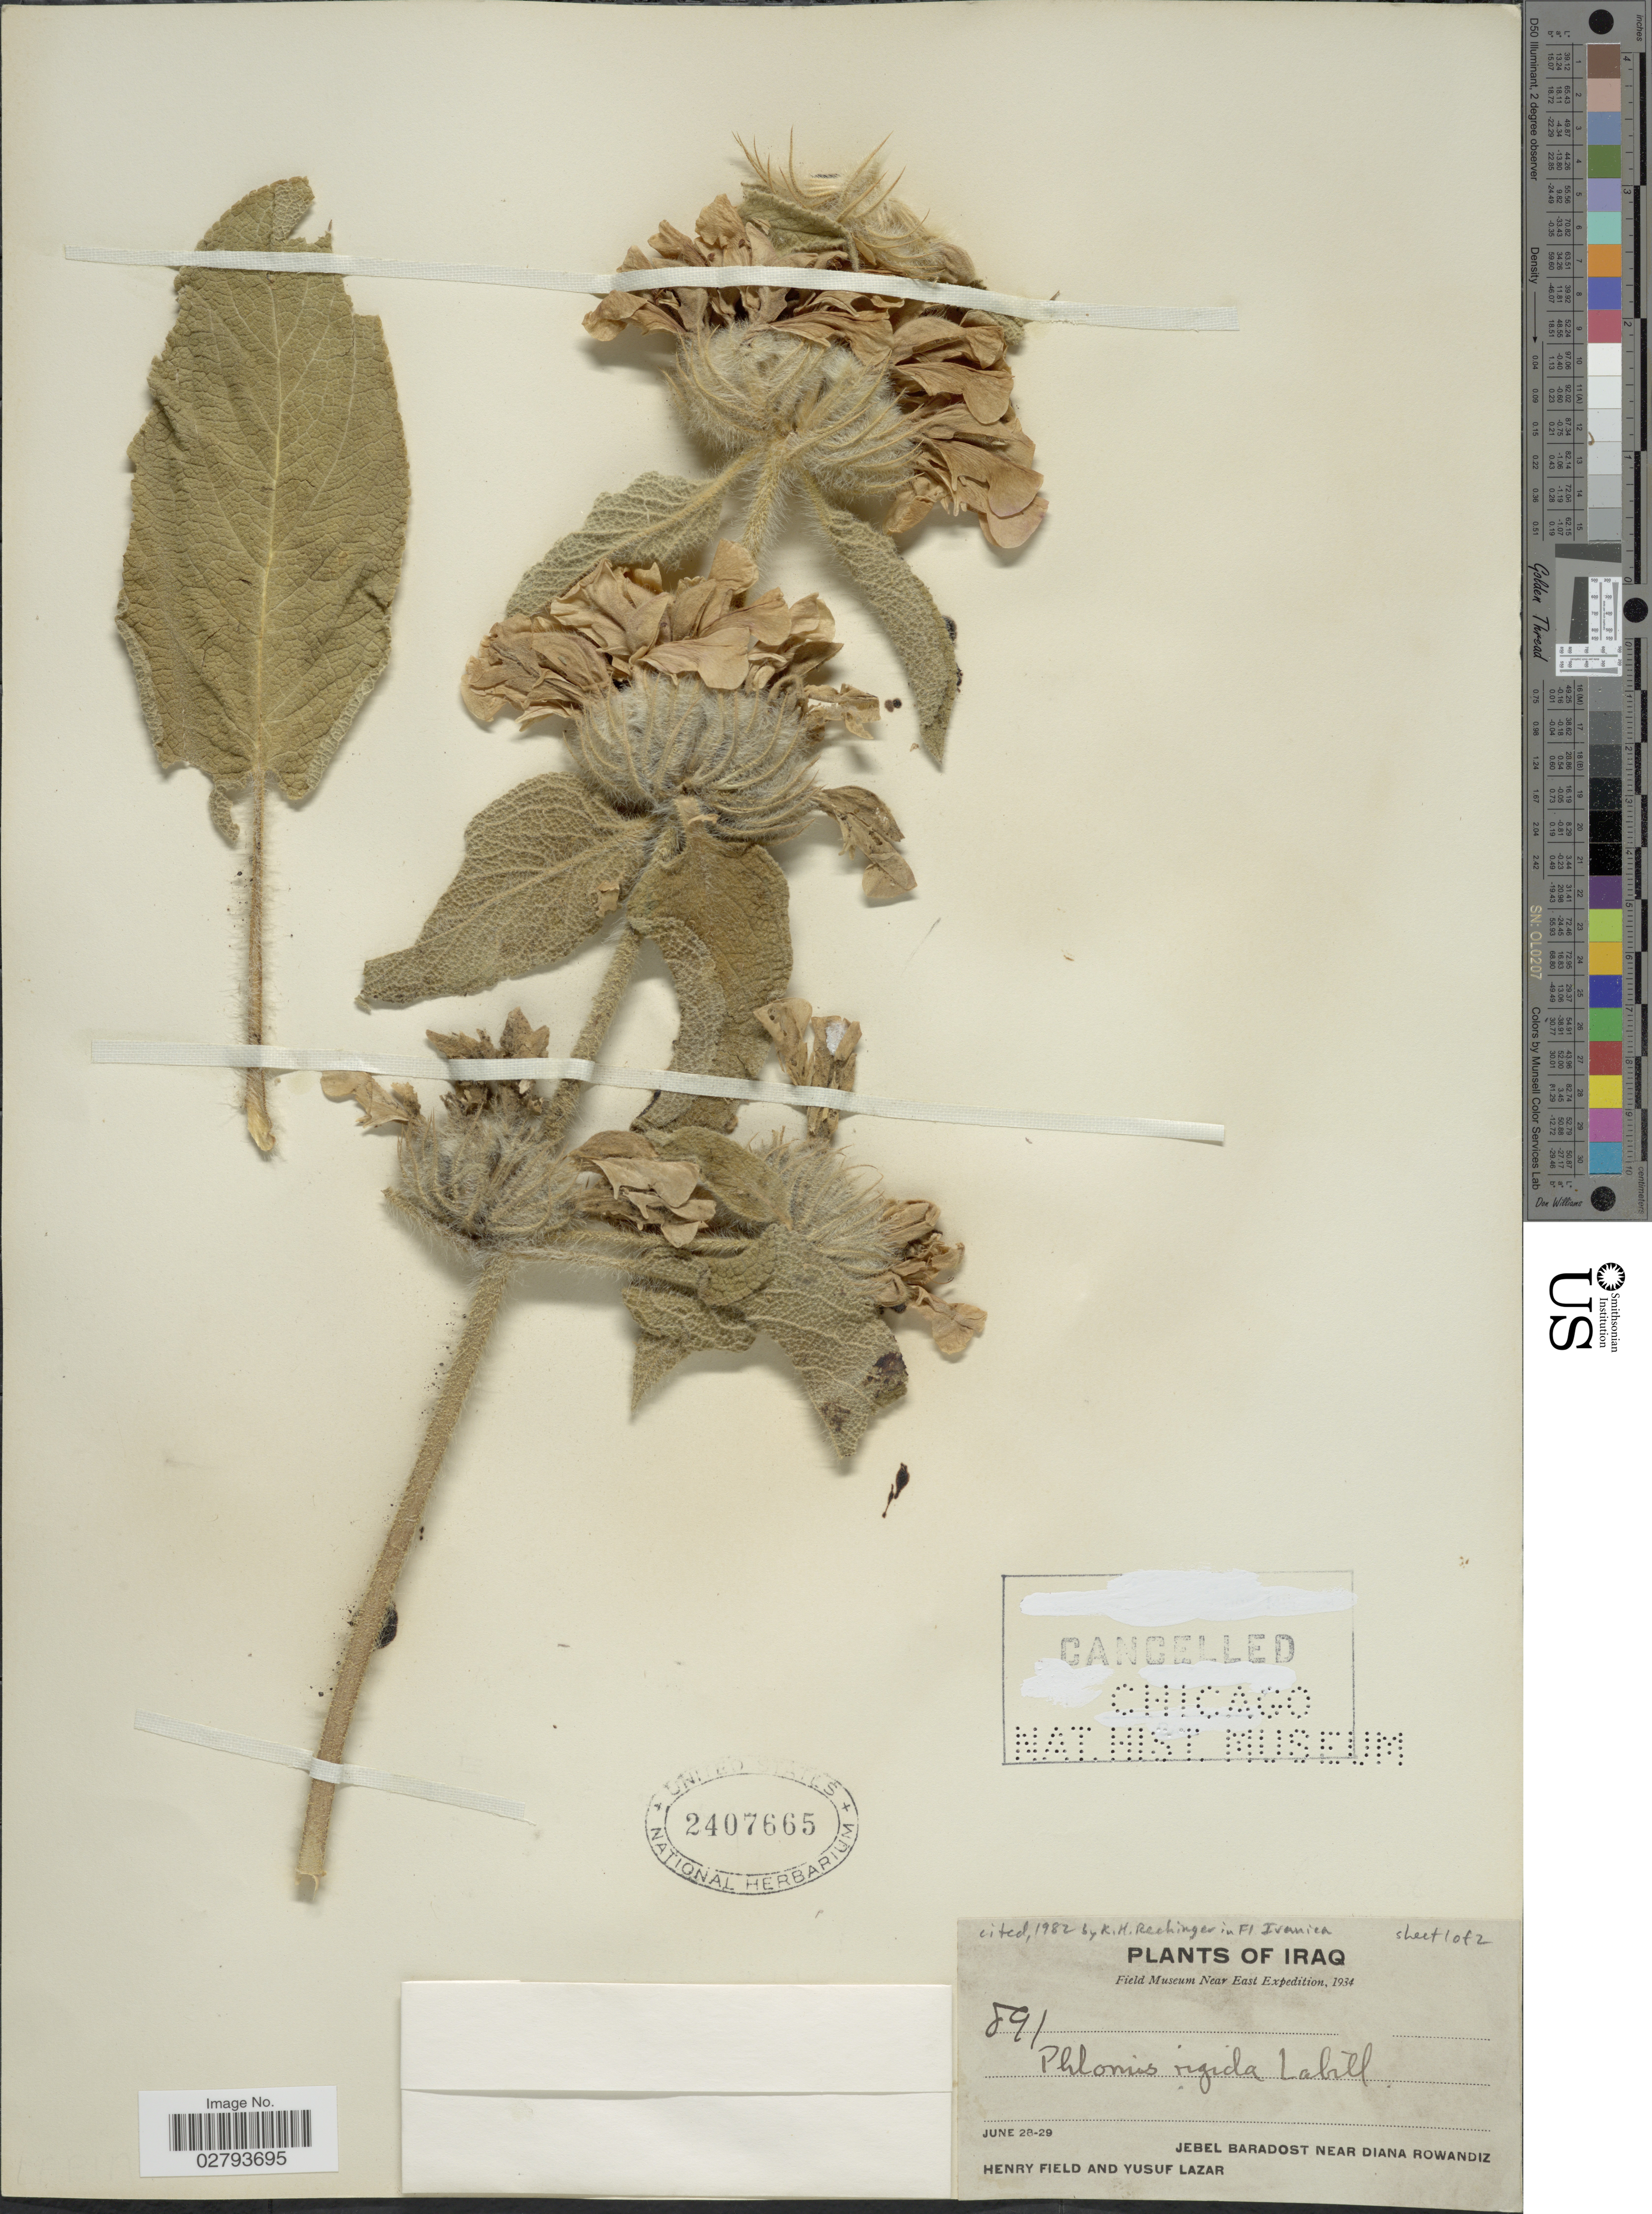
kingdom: Plantae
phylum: Tracheophyta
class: Magnoliopsida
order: Lamiales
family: Lamiaceae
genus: Phlomis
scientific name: Phlomis rigida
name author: Labill.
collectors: H. Field & Y. Lazar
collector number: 891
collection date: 1934-06-28/1934-06-29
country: Iraq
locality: Jebel Baradost near Diana Rowandiz.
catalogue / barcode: US 2407665